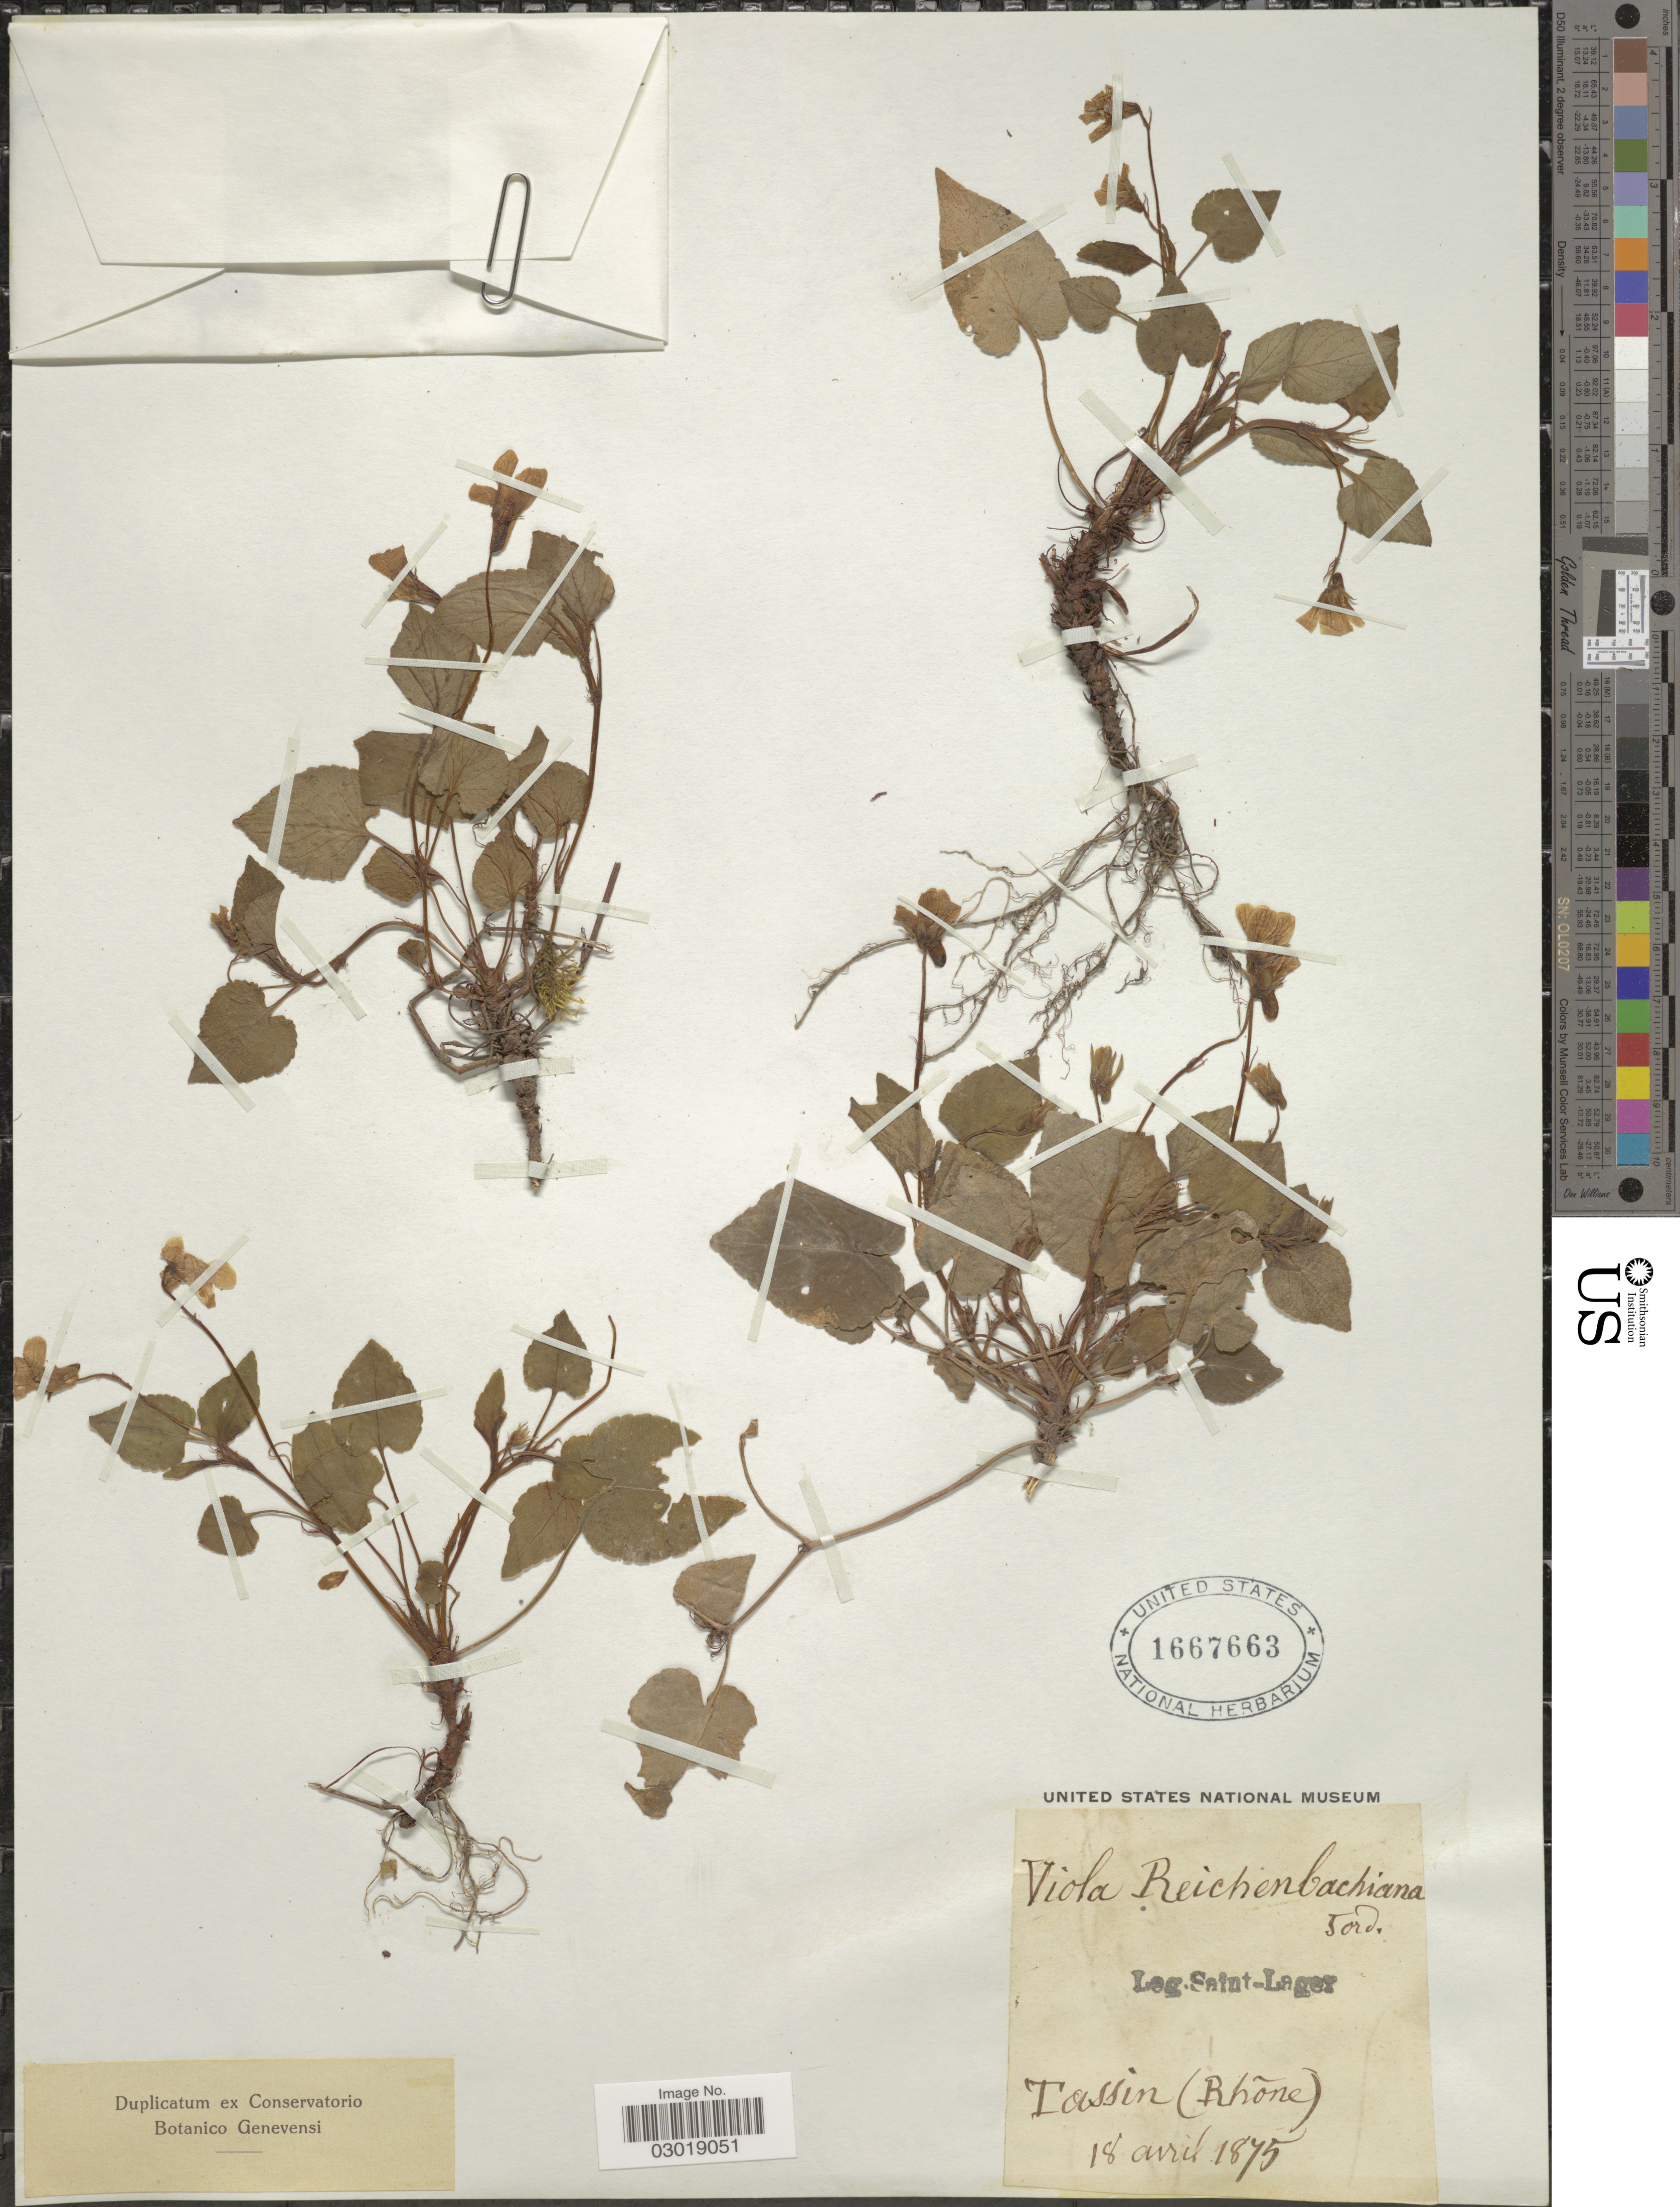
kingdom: Plantae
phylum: Tracheophyta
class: Magnoliopsida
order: Malpighiales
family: Violaceae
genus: Viola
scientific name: Viola reichenbachiana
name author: Jord. ex Boreau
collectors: Saint-Lager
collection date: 1875-04-18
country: France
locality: Tassin (Rhône).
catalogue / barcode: US 1667663